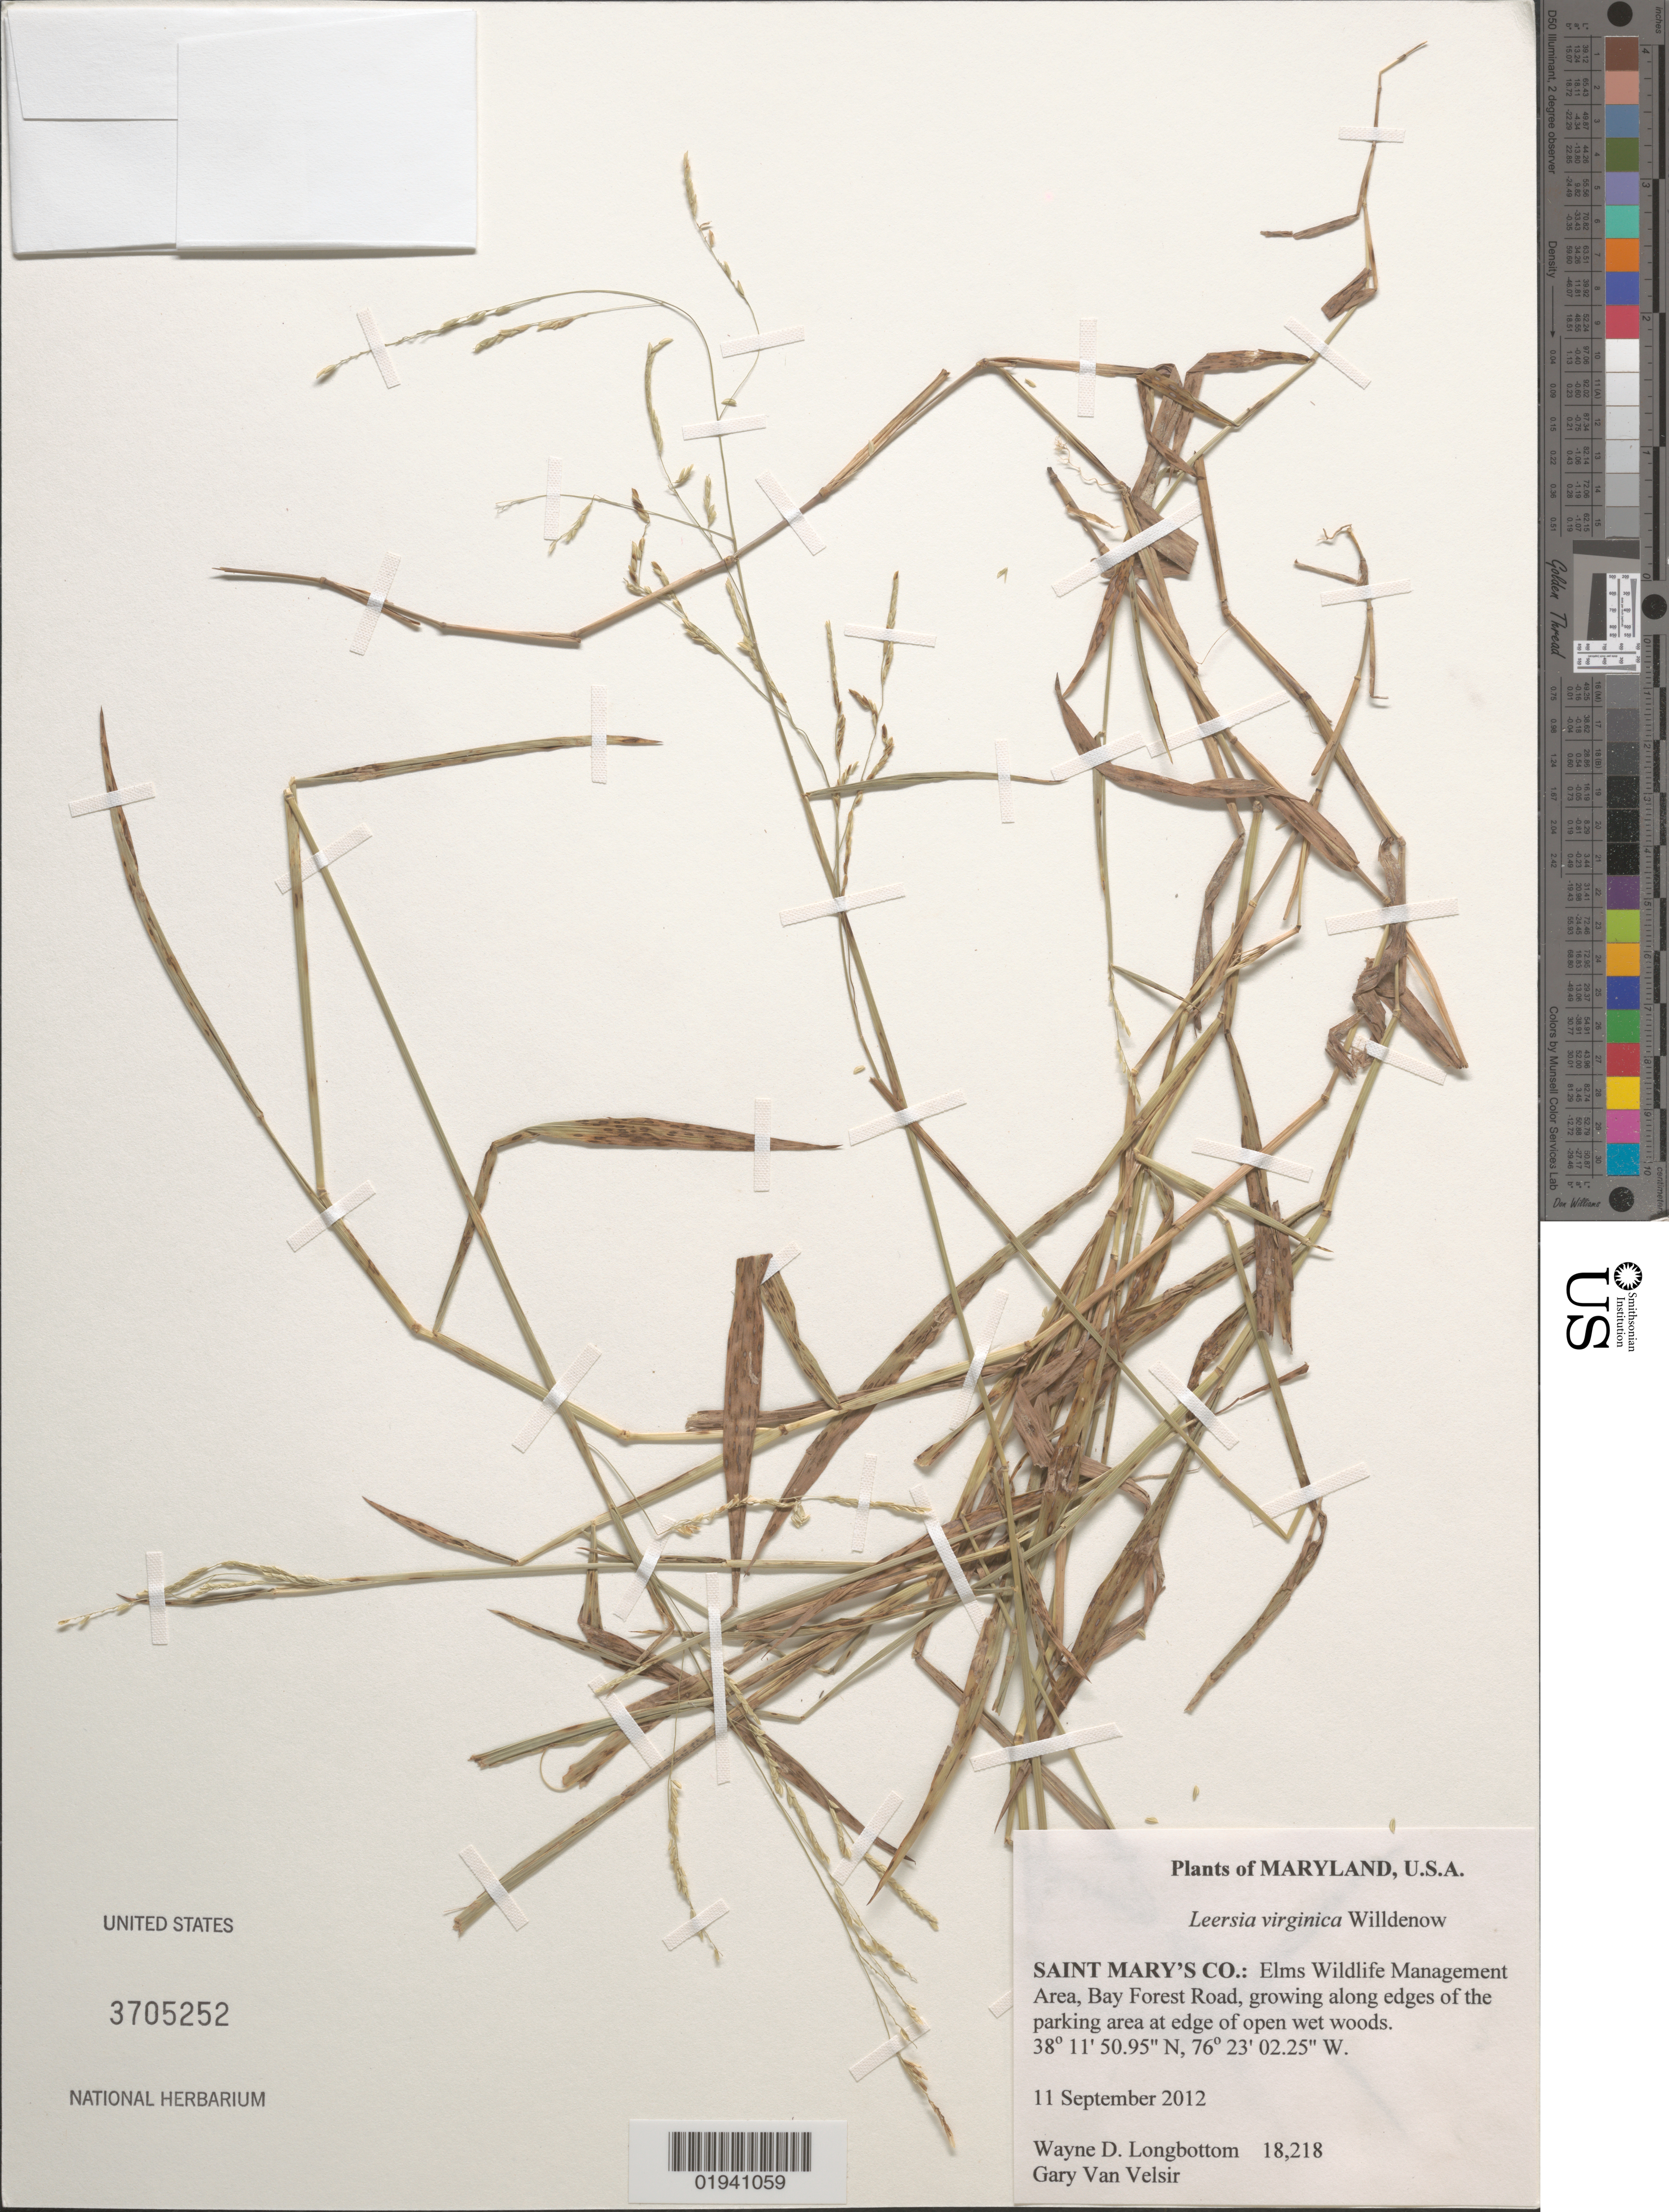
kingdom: Plantae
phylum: Tracheophyta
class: Liliopsida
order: Poales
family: Poaceae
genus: Leersia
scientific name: Leersia virginica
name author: Willd.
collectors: W. D. Longbottom & G. Van Velsir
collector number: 18218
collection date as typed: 11 September 2012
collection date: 2012-09-11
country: United States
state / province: Maryland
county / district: St. Mary's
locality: Elms Wildlife Management Area, Bay Forest Road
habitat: growing alon edges of the parking area at edge of open wet woods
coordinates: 38 11 50.95 N, 76 23 2.25 W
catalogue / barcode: US 3705252